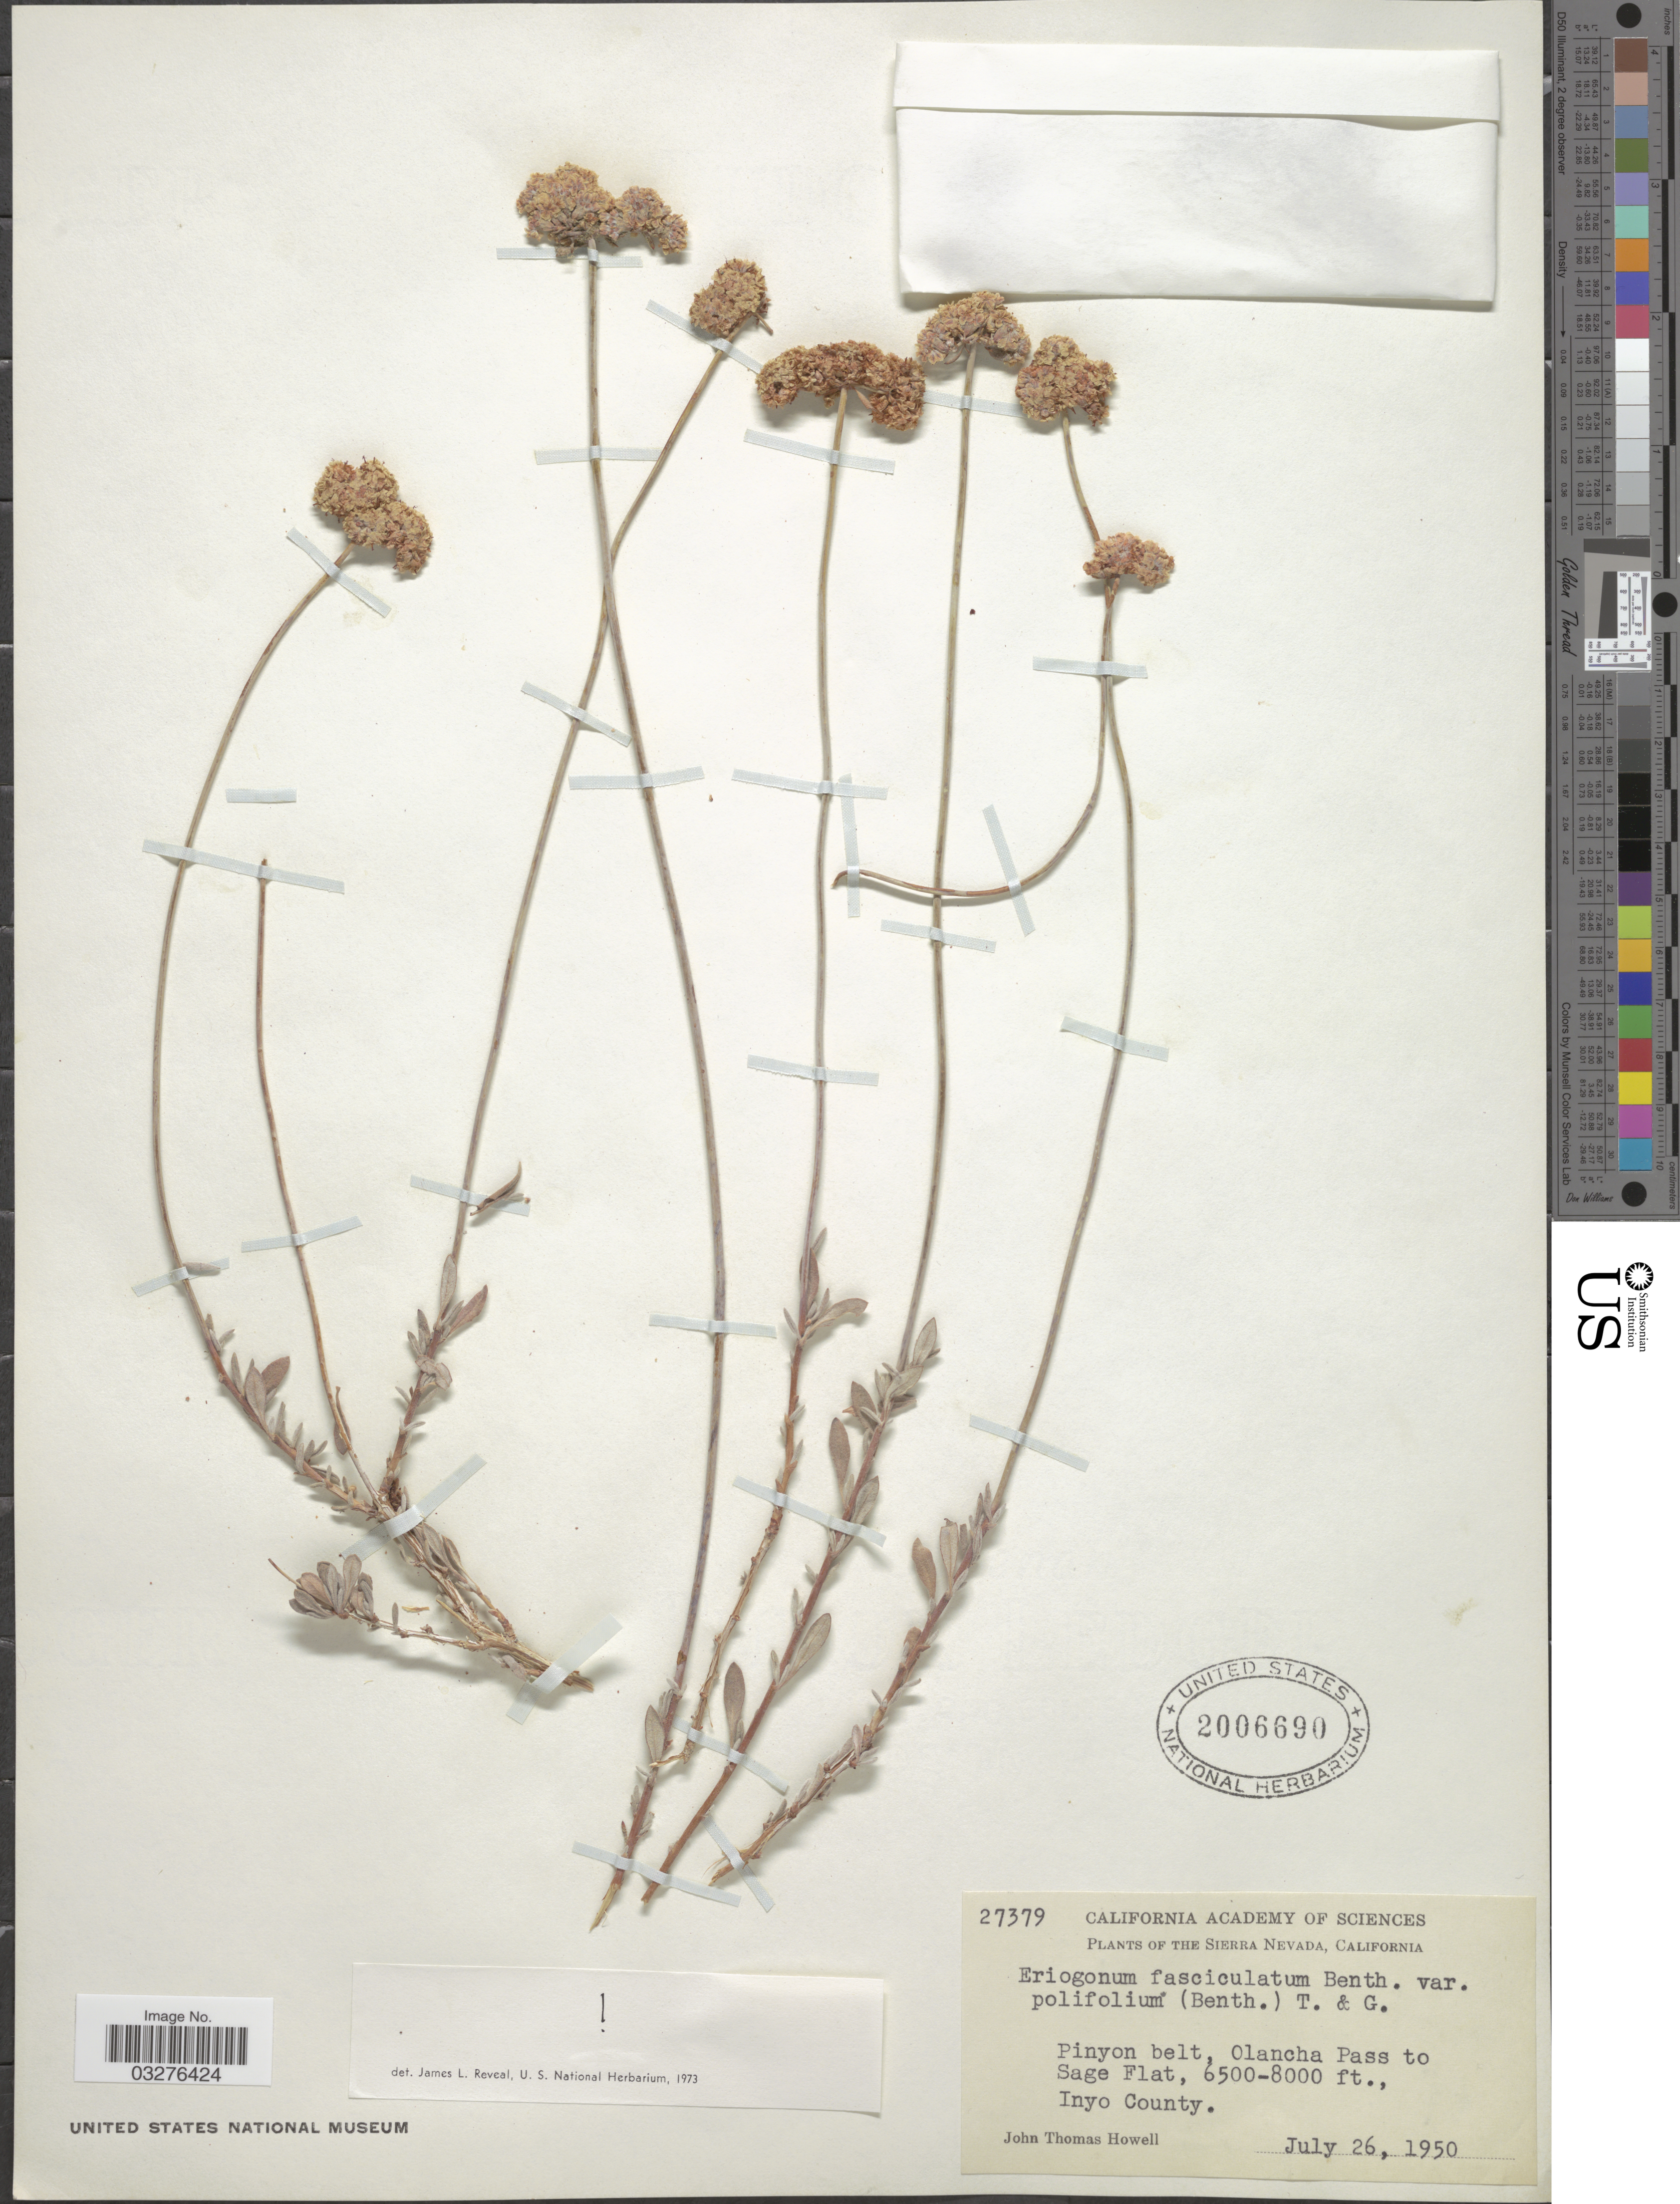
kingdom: Plantae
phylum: Tracheophyta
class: Magnoliopsida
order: Caryophyllales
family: Polygonaceae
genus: Eriogonum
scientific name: Eriogonum fasciculatum var. polifolium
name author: (Benth.) Torr. & A. Gray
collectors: J. T. Howell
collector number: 27379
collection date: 1950-07-26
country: United States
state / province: California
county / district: Inyo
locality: The Sierra Nevada, Pinyon belt, Olancha Pass to Sage Flat, Inyo County.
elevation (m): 1981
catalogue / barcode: US 2006690